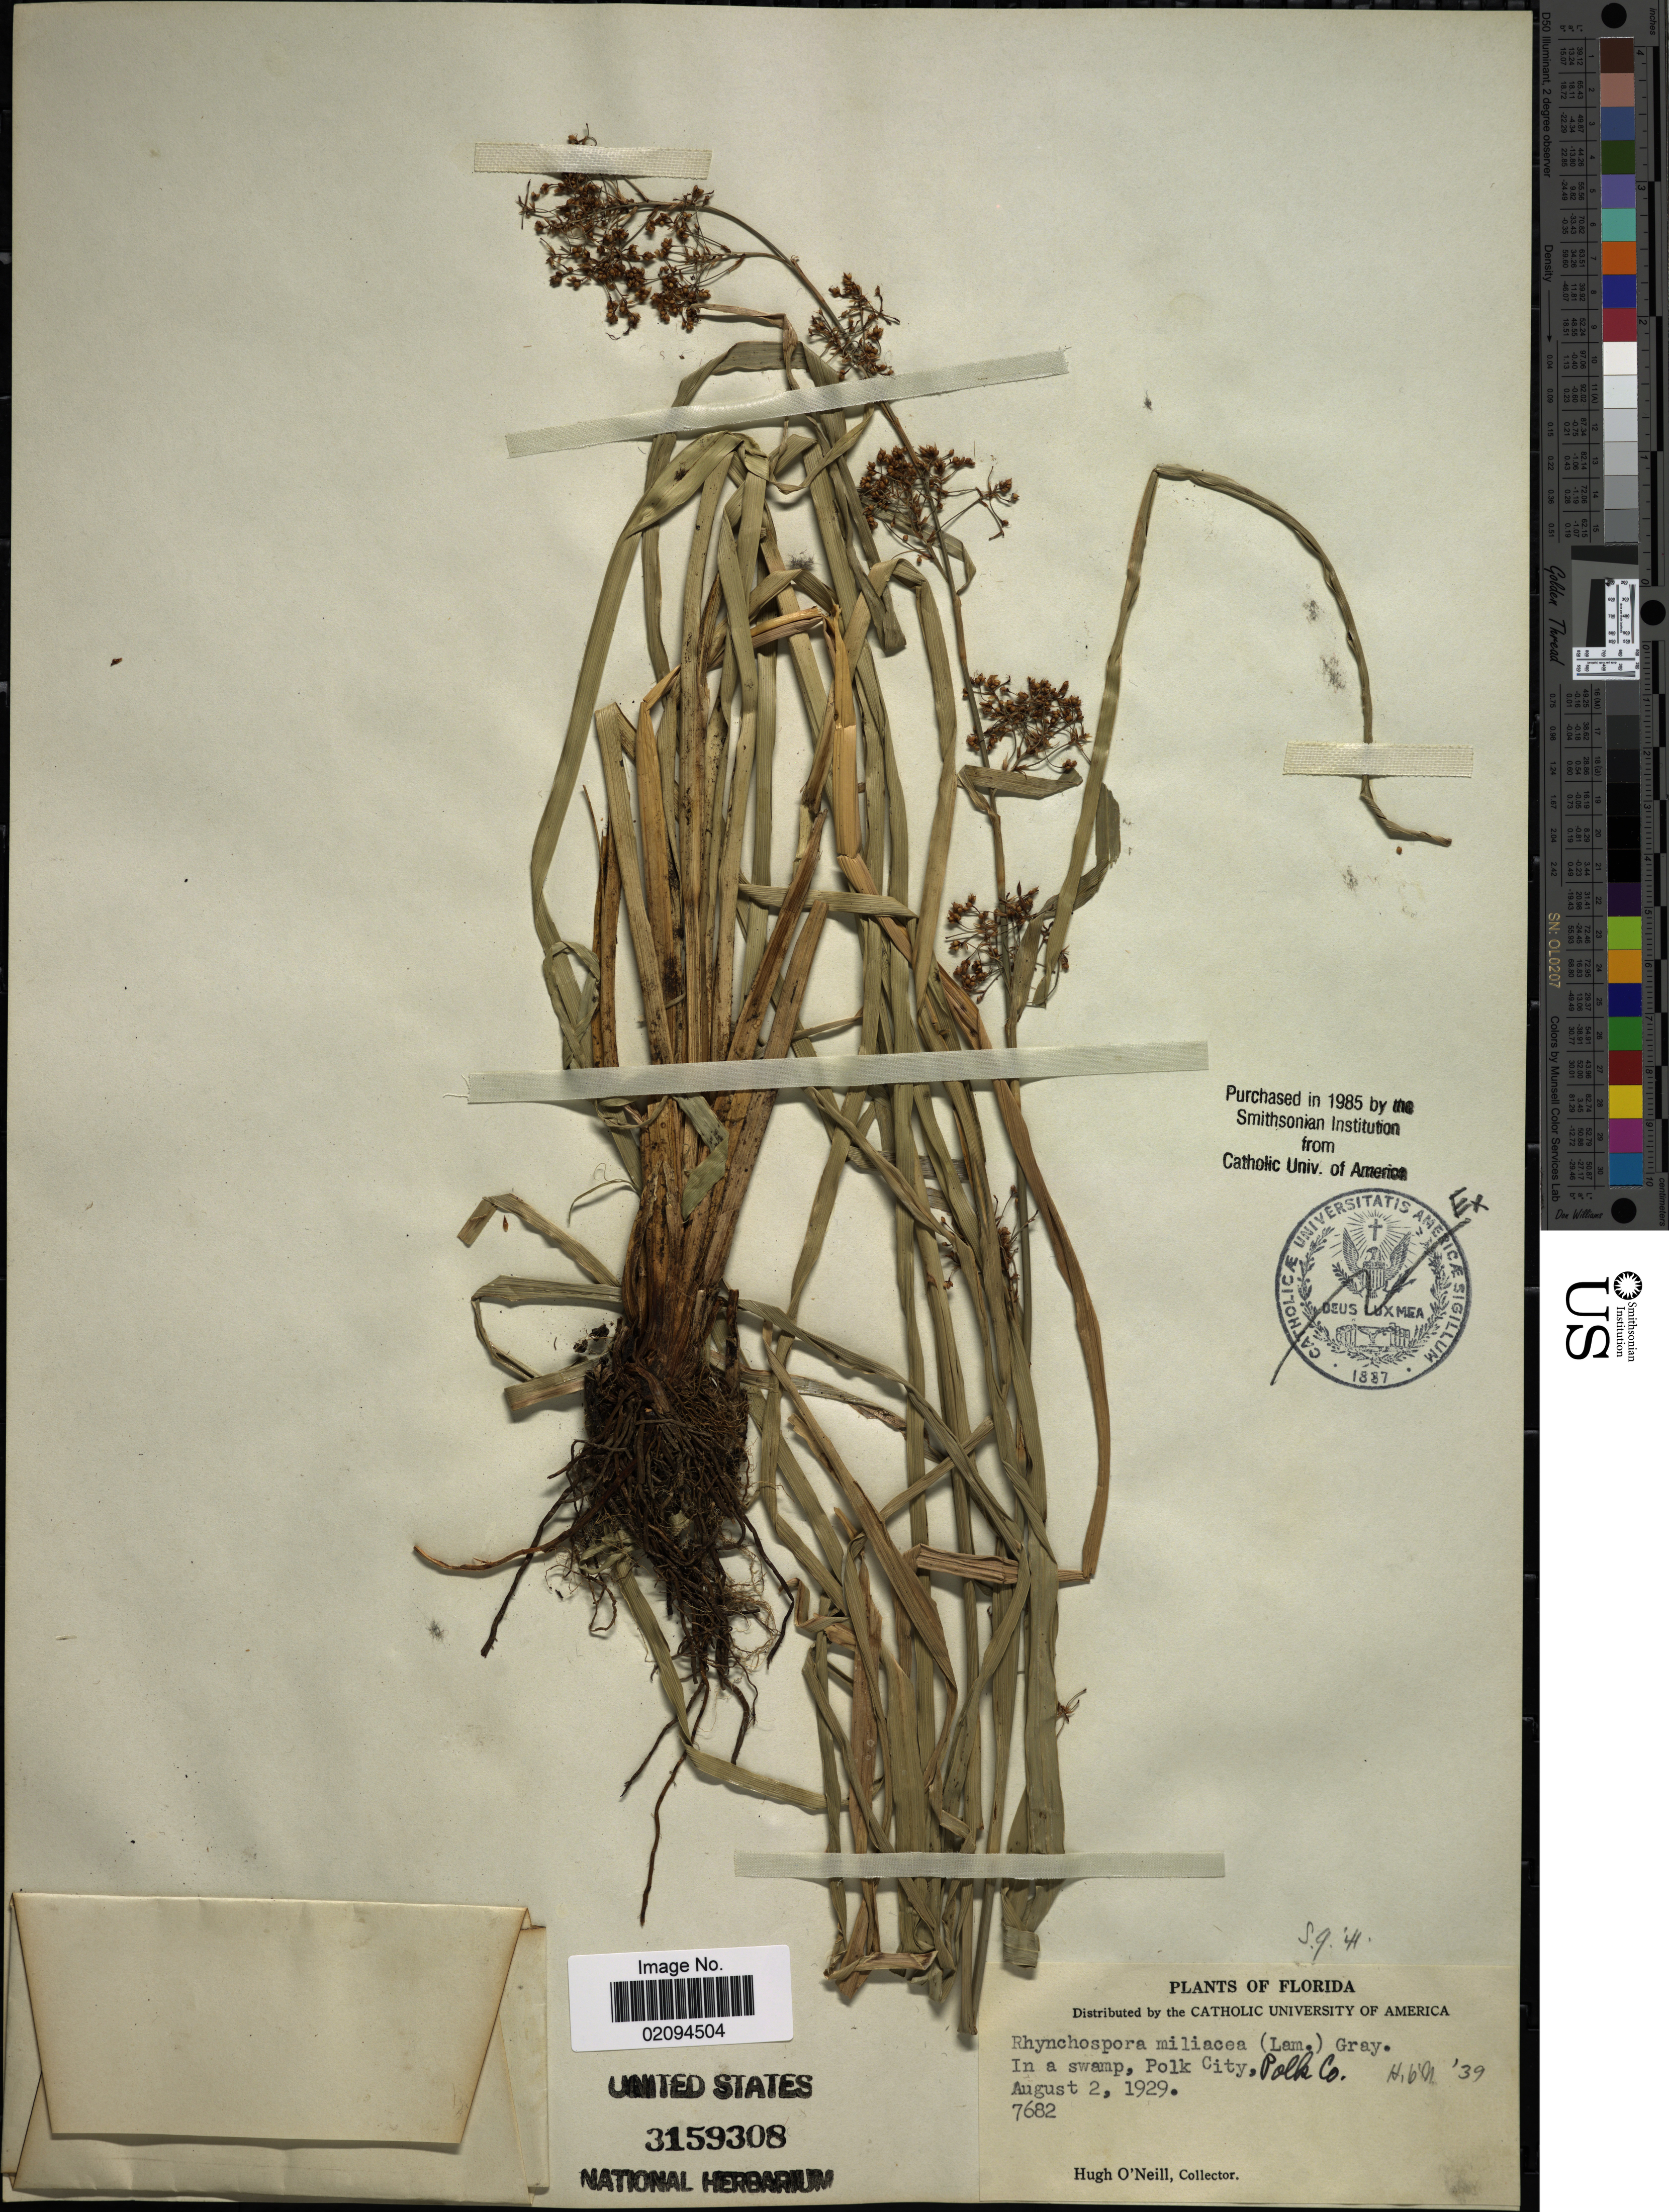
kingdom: Plantae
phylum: Tracheophyta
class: Liliopsida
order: Poales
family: Cyperaceae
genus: Rhynchospora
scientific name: Rhynchospora miliacea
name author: (Lam.) A. Gray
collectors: H. O'Neill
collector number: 7682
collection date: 1929-08-02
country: United States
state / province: Florida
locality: In a swamp, Polk City, Polk Co.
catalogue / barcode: US 3159308